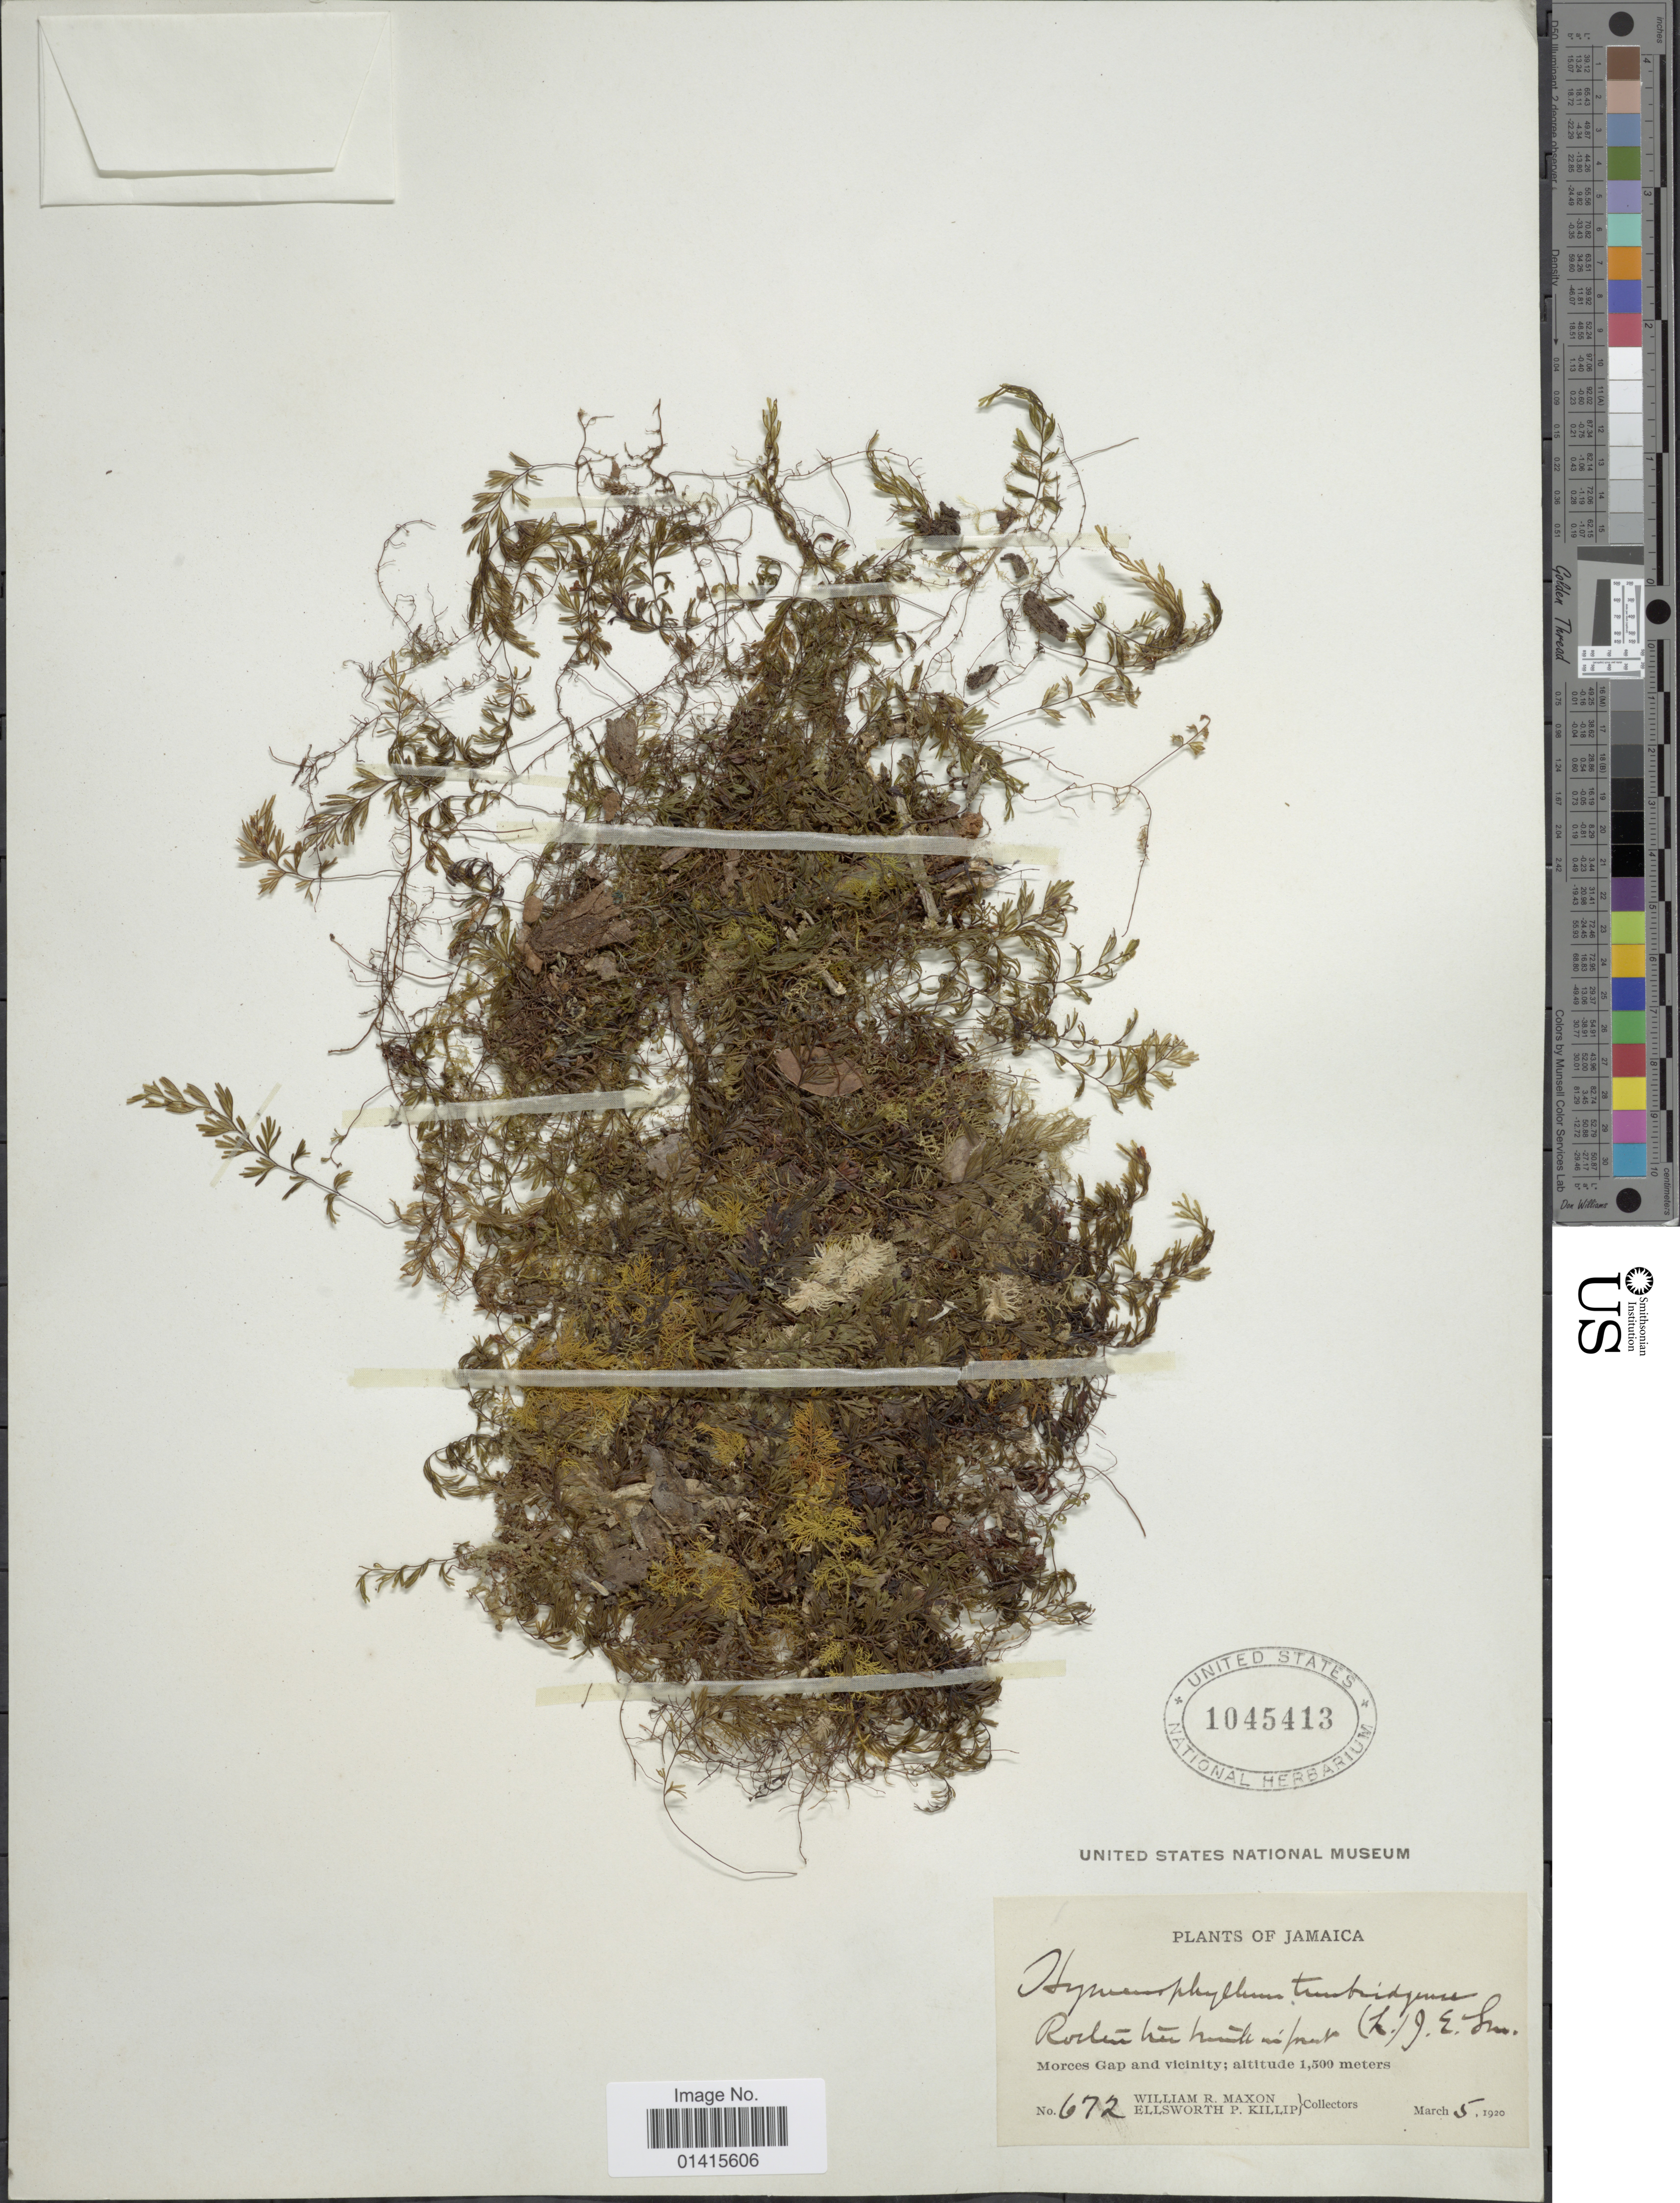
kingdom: Plantae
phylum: Tracheophyta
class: Polypodiopsida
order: Hymenophyllales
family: Hymenophyllaceae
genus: Hymenophyllum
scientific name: Hymenophyllum tunbrigense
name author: (L.) Small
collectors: W. R. Maxon & E. P. Killip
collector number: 672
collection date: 1920-03-05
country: Jamaica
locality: Morces Gap and vicinity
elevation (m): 1500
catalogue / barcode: US 1045413